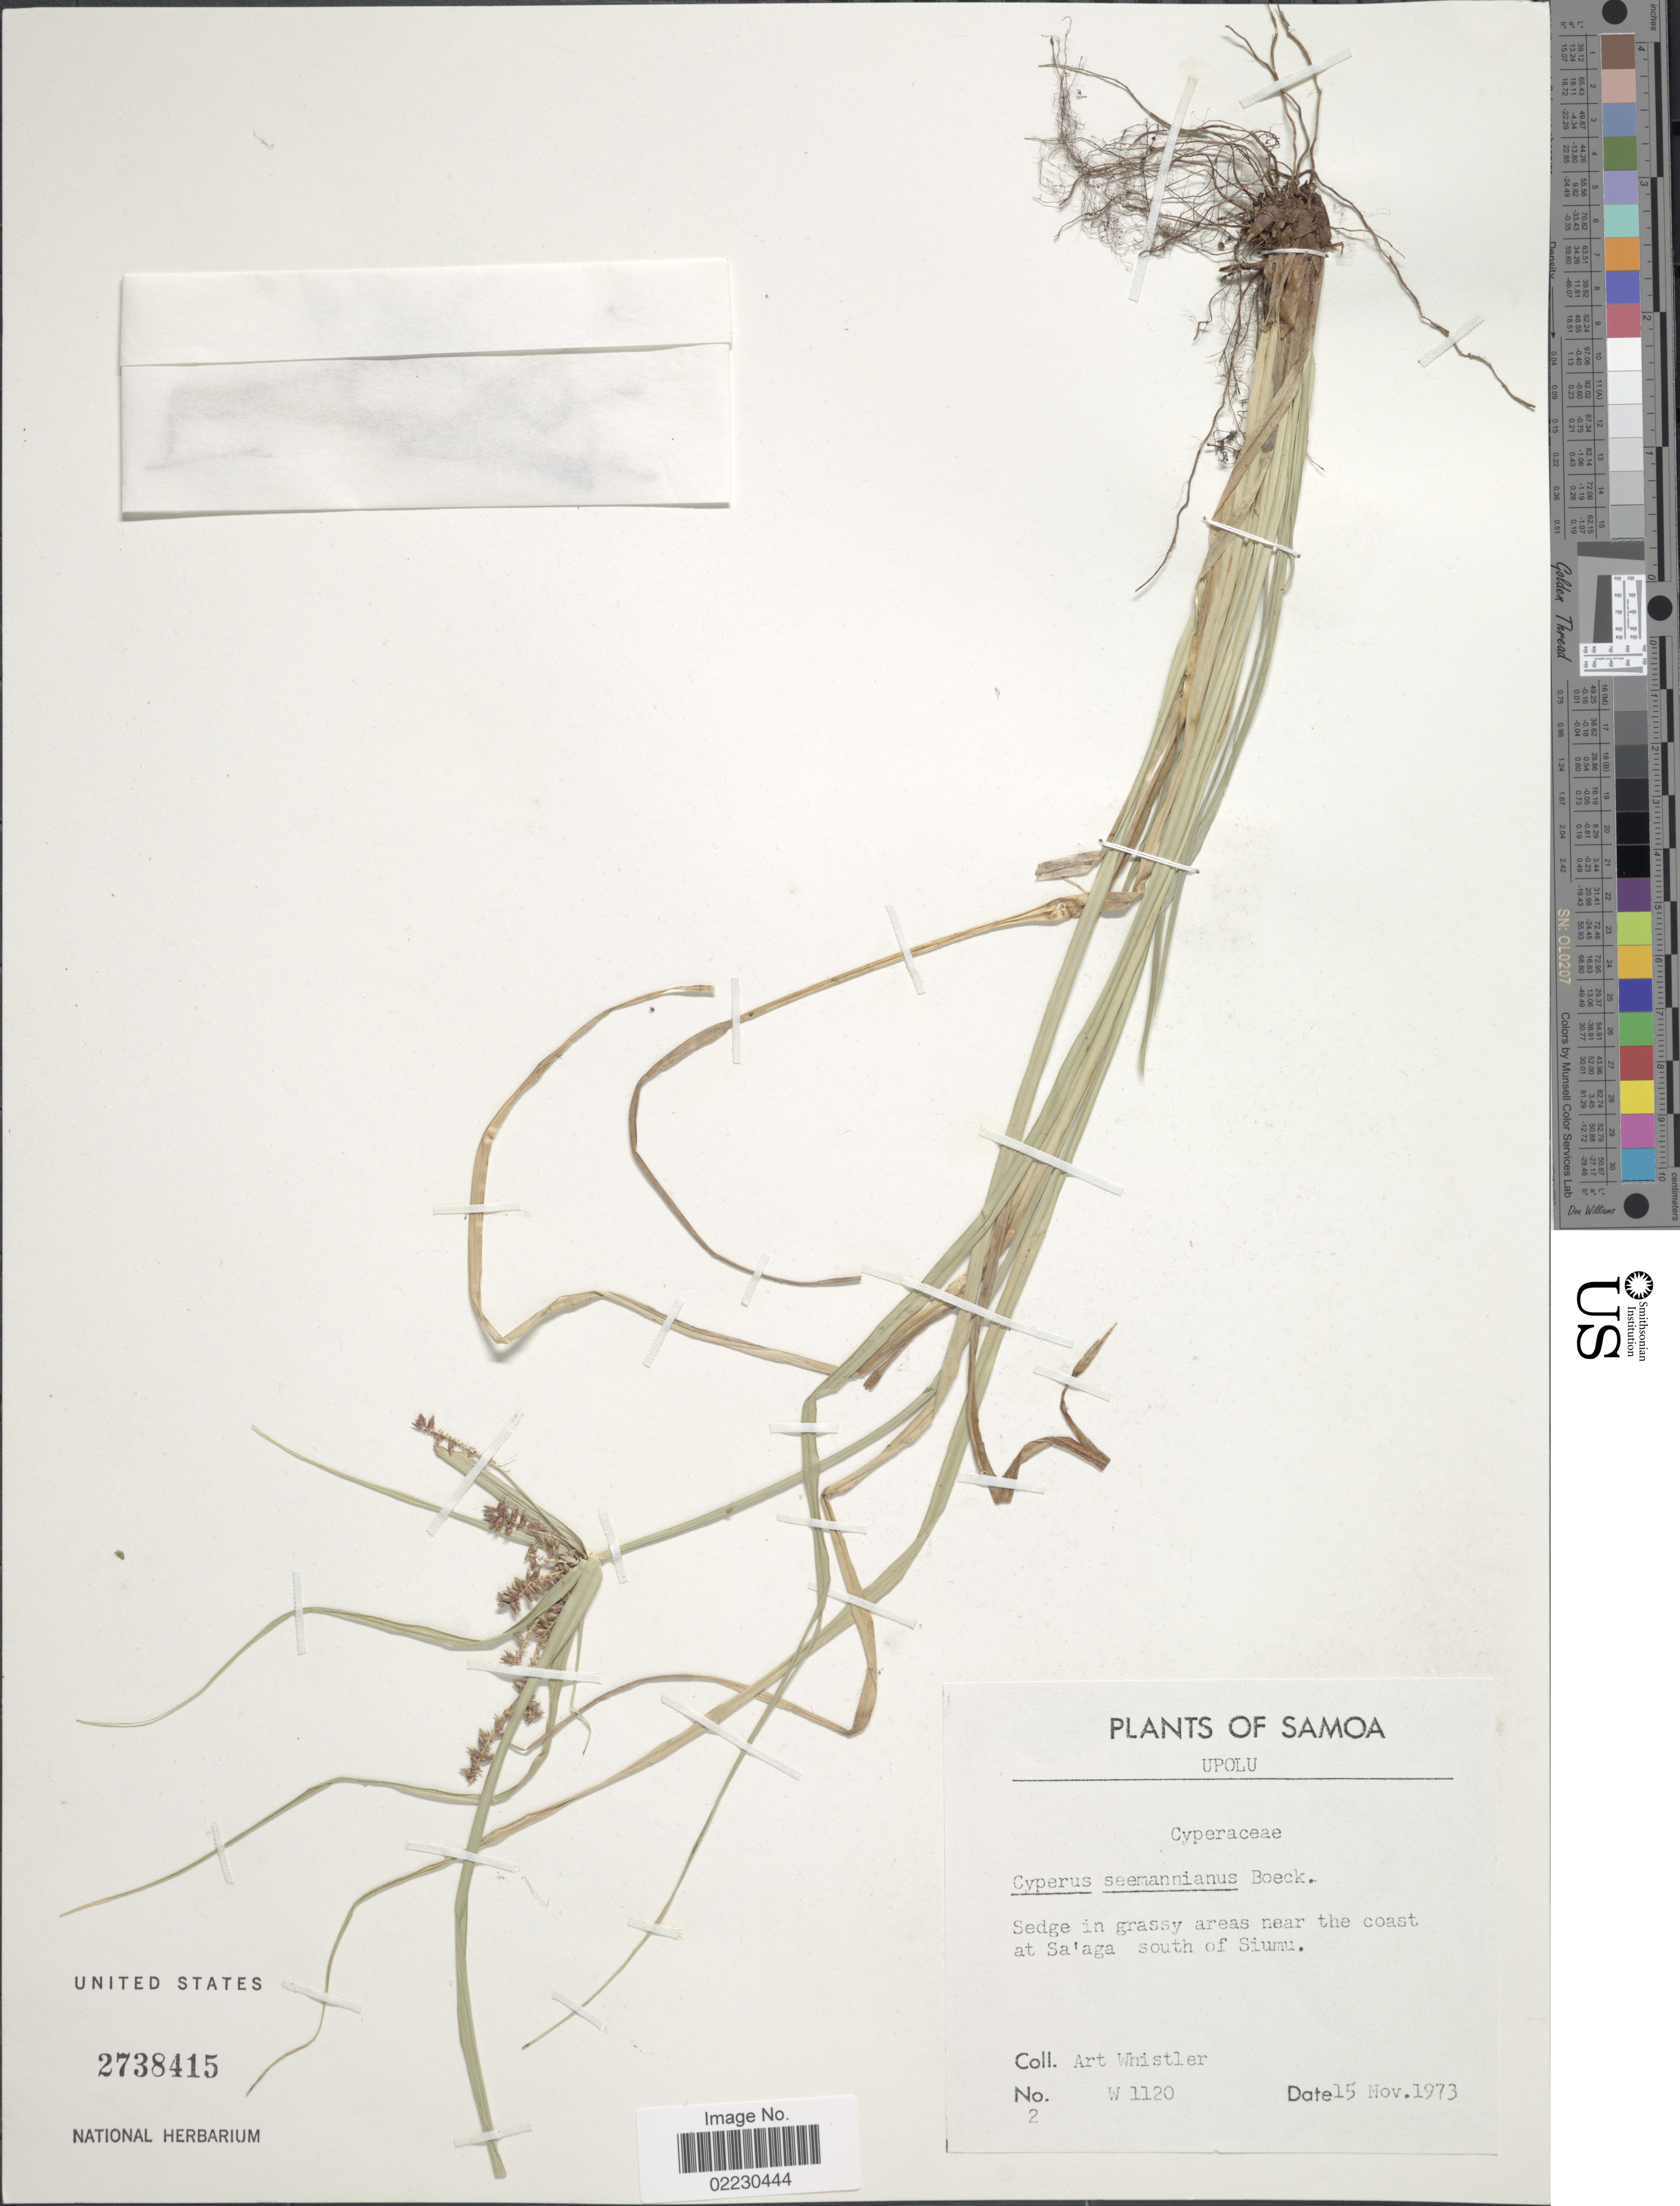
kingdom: Plantae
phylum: Tracheophyta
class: Liliopsida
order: Poales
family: Cyperaceae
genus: Cyperus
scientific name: Cyperus seemannianus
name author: Boeckeler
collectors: A. Whistler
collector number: W 1120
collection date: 1973-11-15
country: Samoa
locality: Samoa, Upolu, Sedge in grassy areas near the coast at Sa'aga south of Siumu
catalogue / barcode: US 2738415